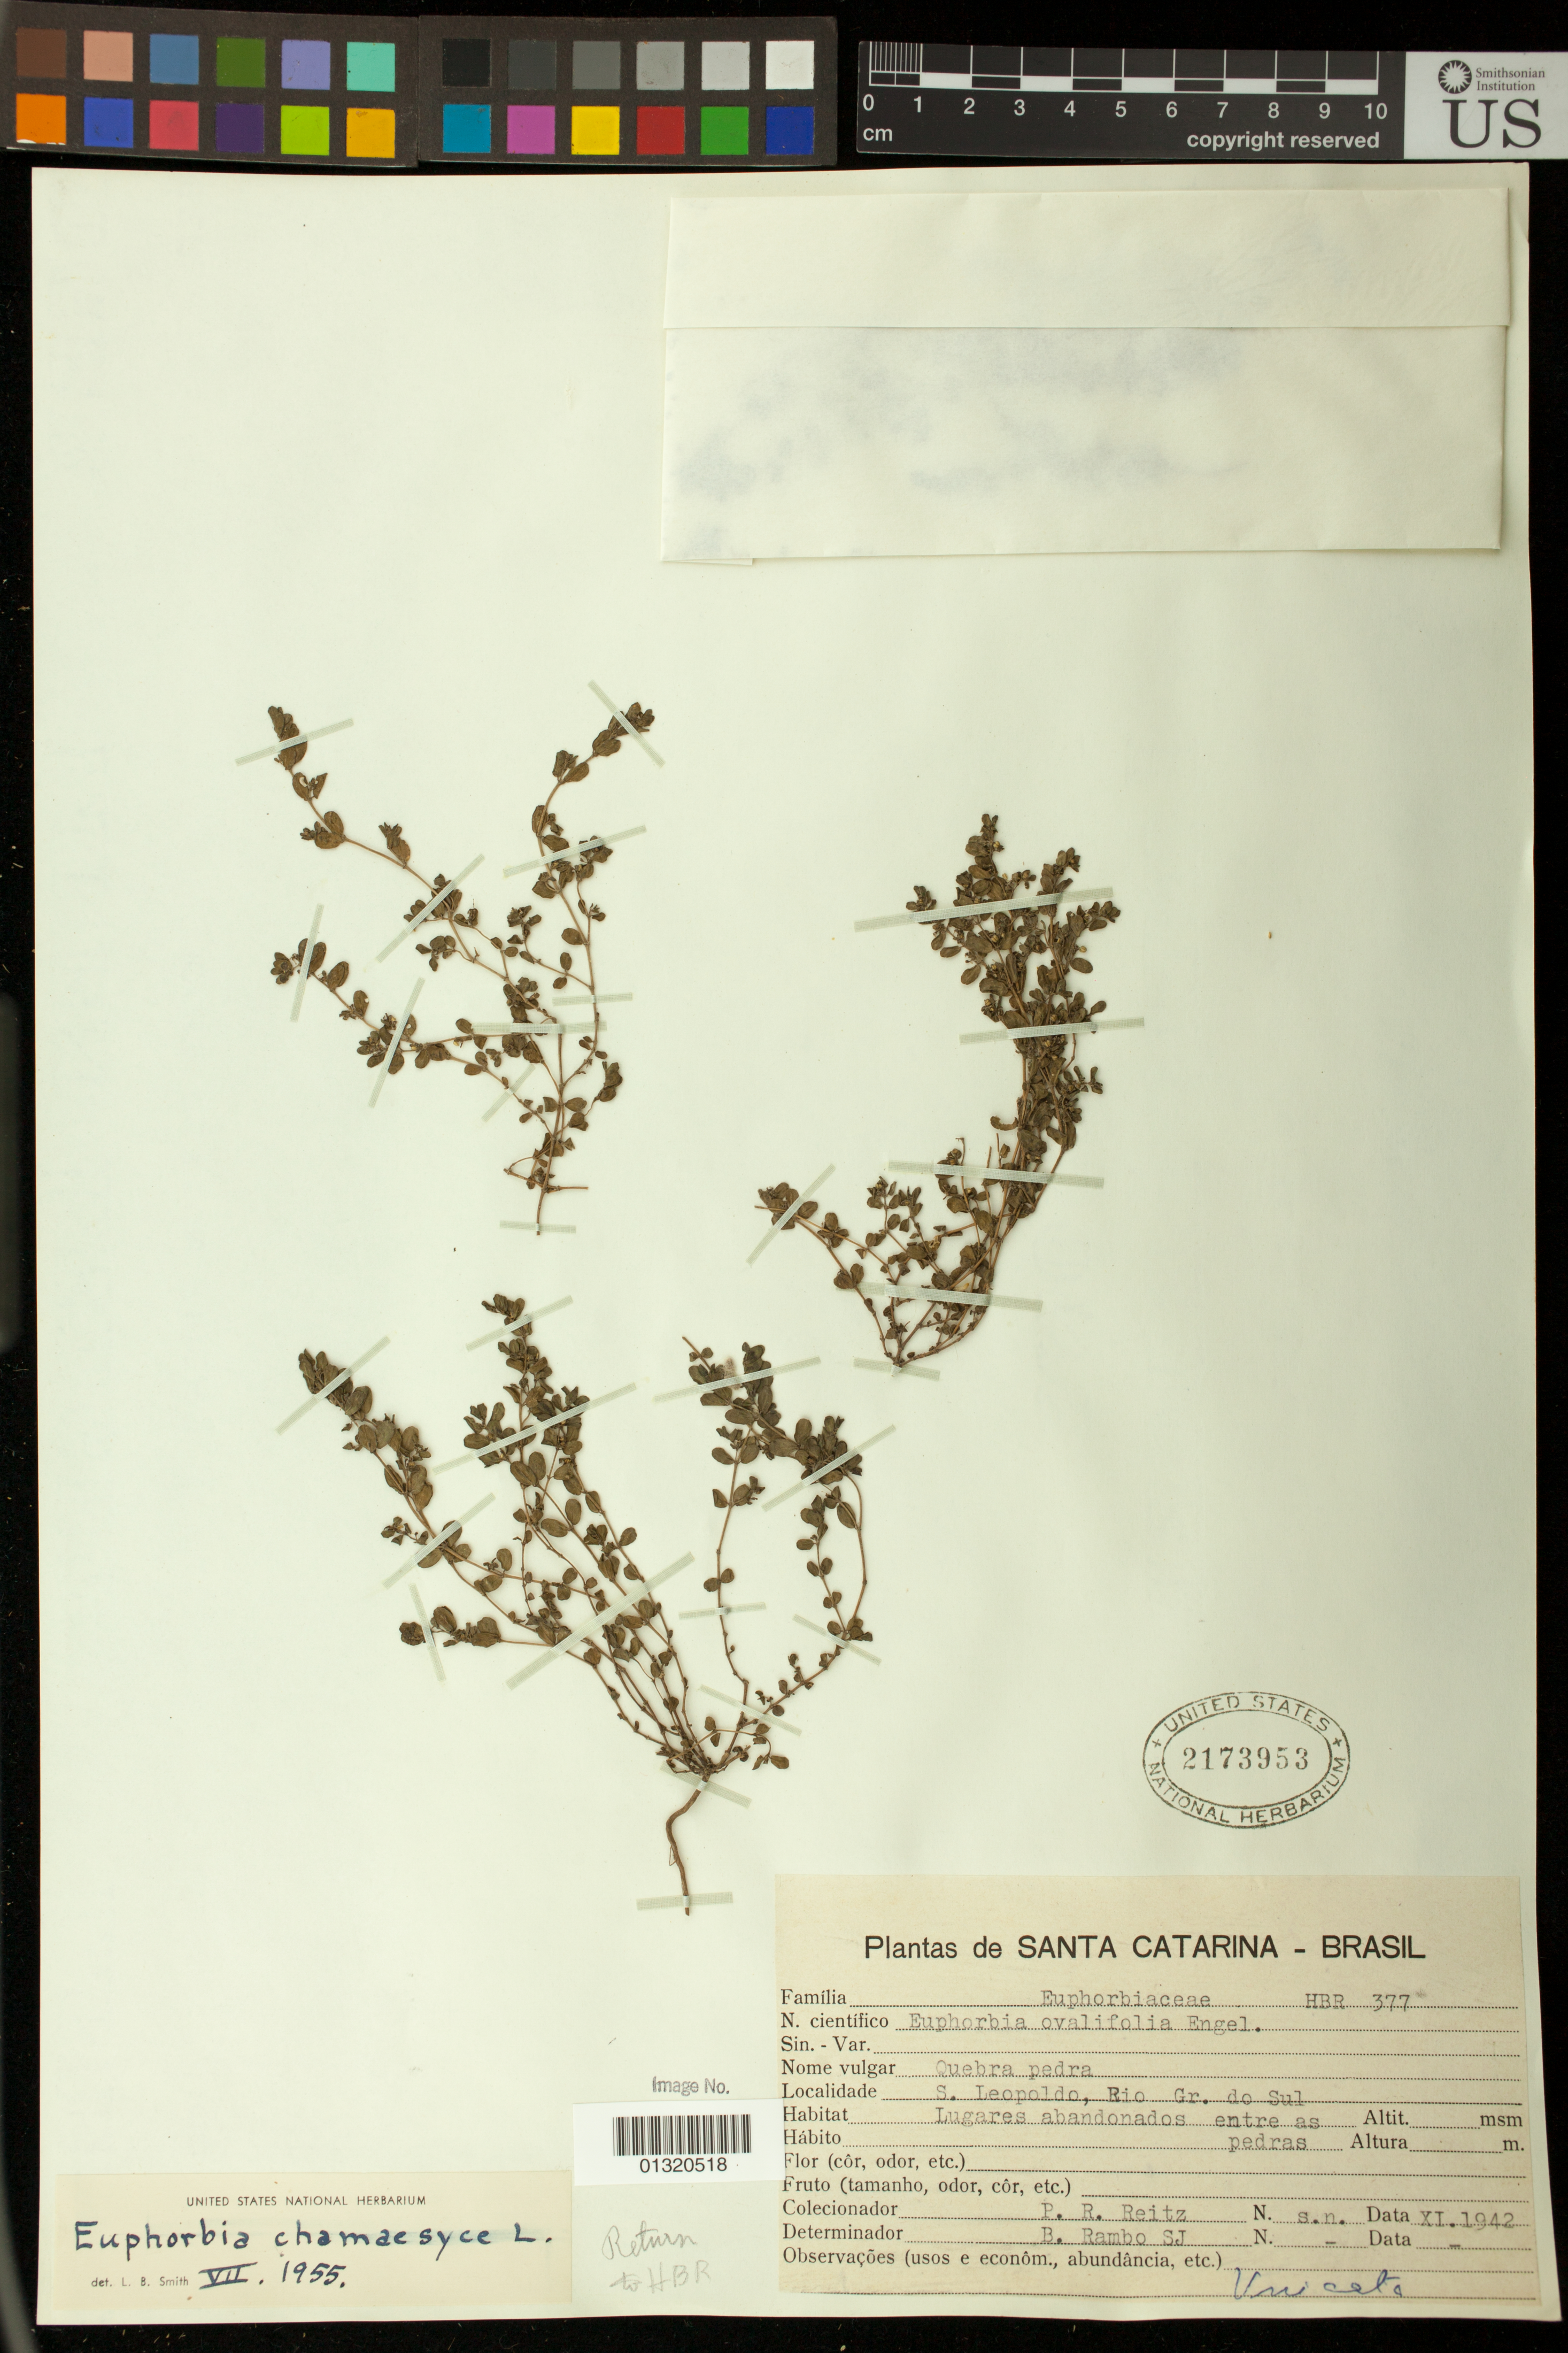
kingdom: Plantae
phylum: Tracheophyta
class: Magnoliopsida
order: Malpighiales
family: Euphorbiaceae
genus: Euphorbia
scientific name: Euphorbia prostrata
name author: Aiton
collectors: R. Reitz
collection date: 1942-11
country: Brazil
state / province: Rio Grande do Sul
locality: S. Leopoldo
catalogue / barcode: US 2173953